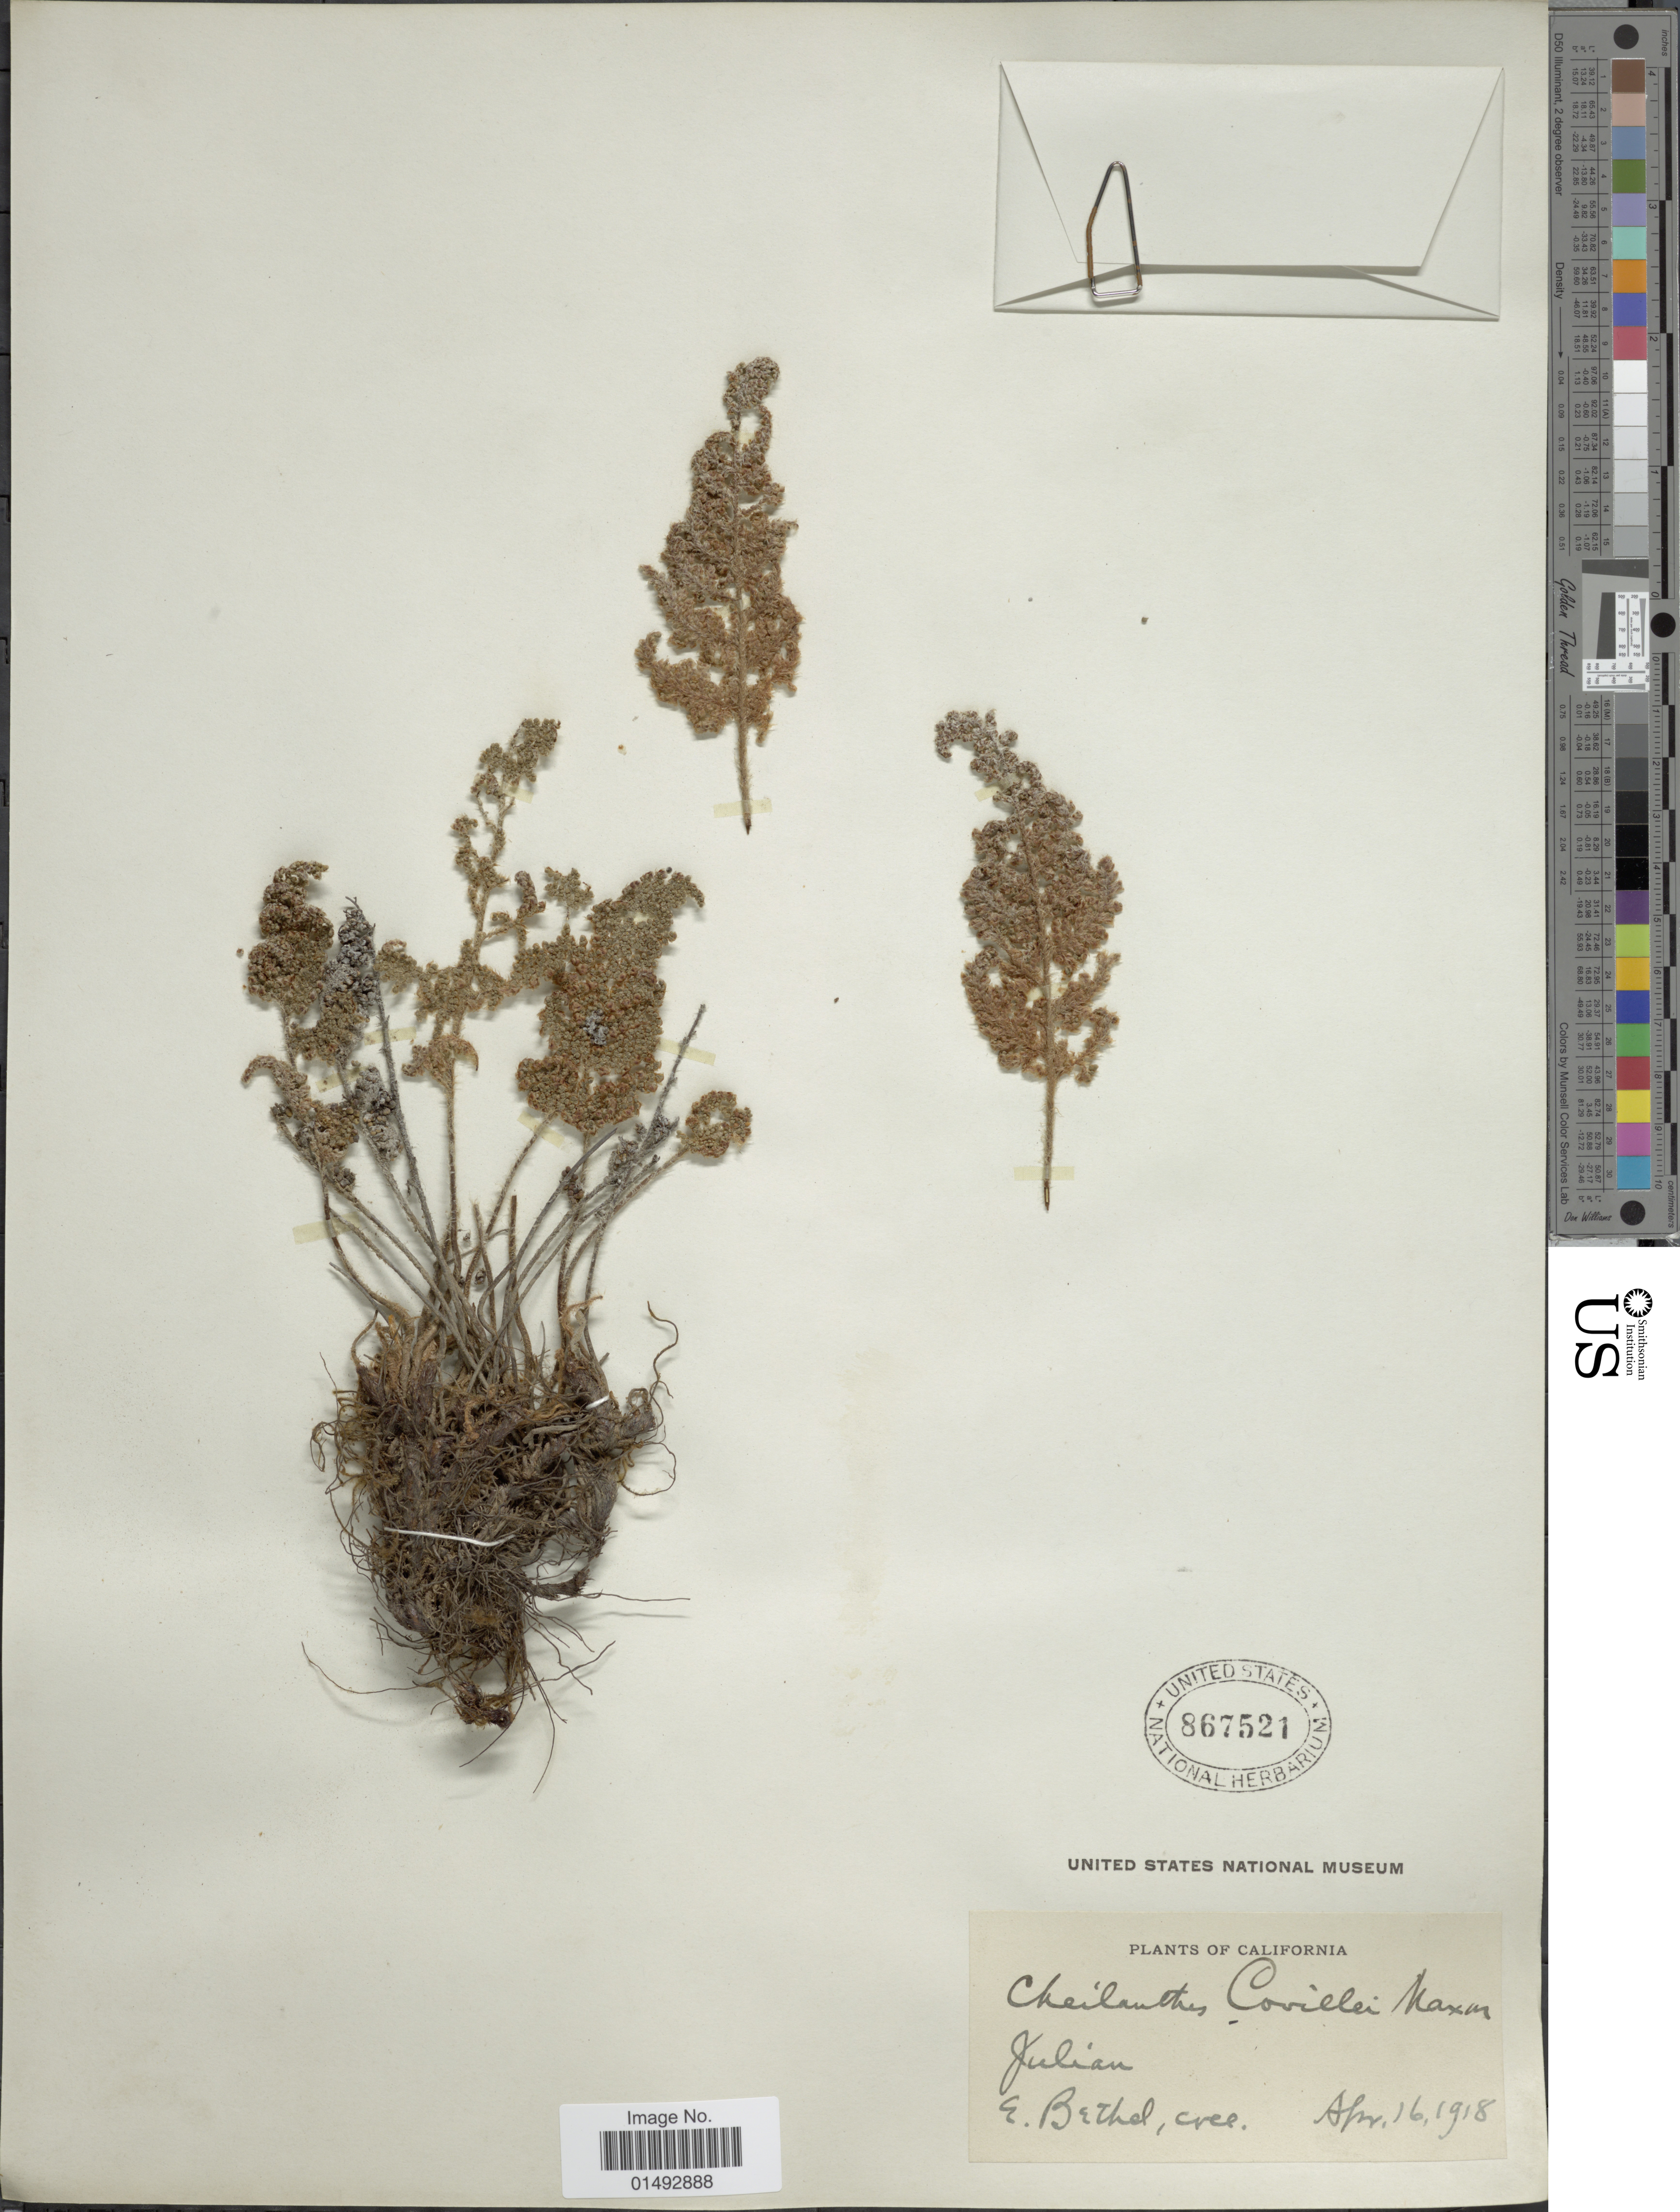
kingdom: Plantae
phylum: Tracheophyta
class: Polypodiopsida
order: Polypodiales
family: Pteridaceae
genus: Myriopteris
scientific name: Myriopteris covillei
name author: (Maxon) Á. Löve & D. Löve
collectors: E. Bethel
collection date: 1918-04-16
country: United States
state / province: California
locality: Julian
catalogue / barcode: US 867521